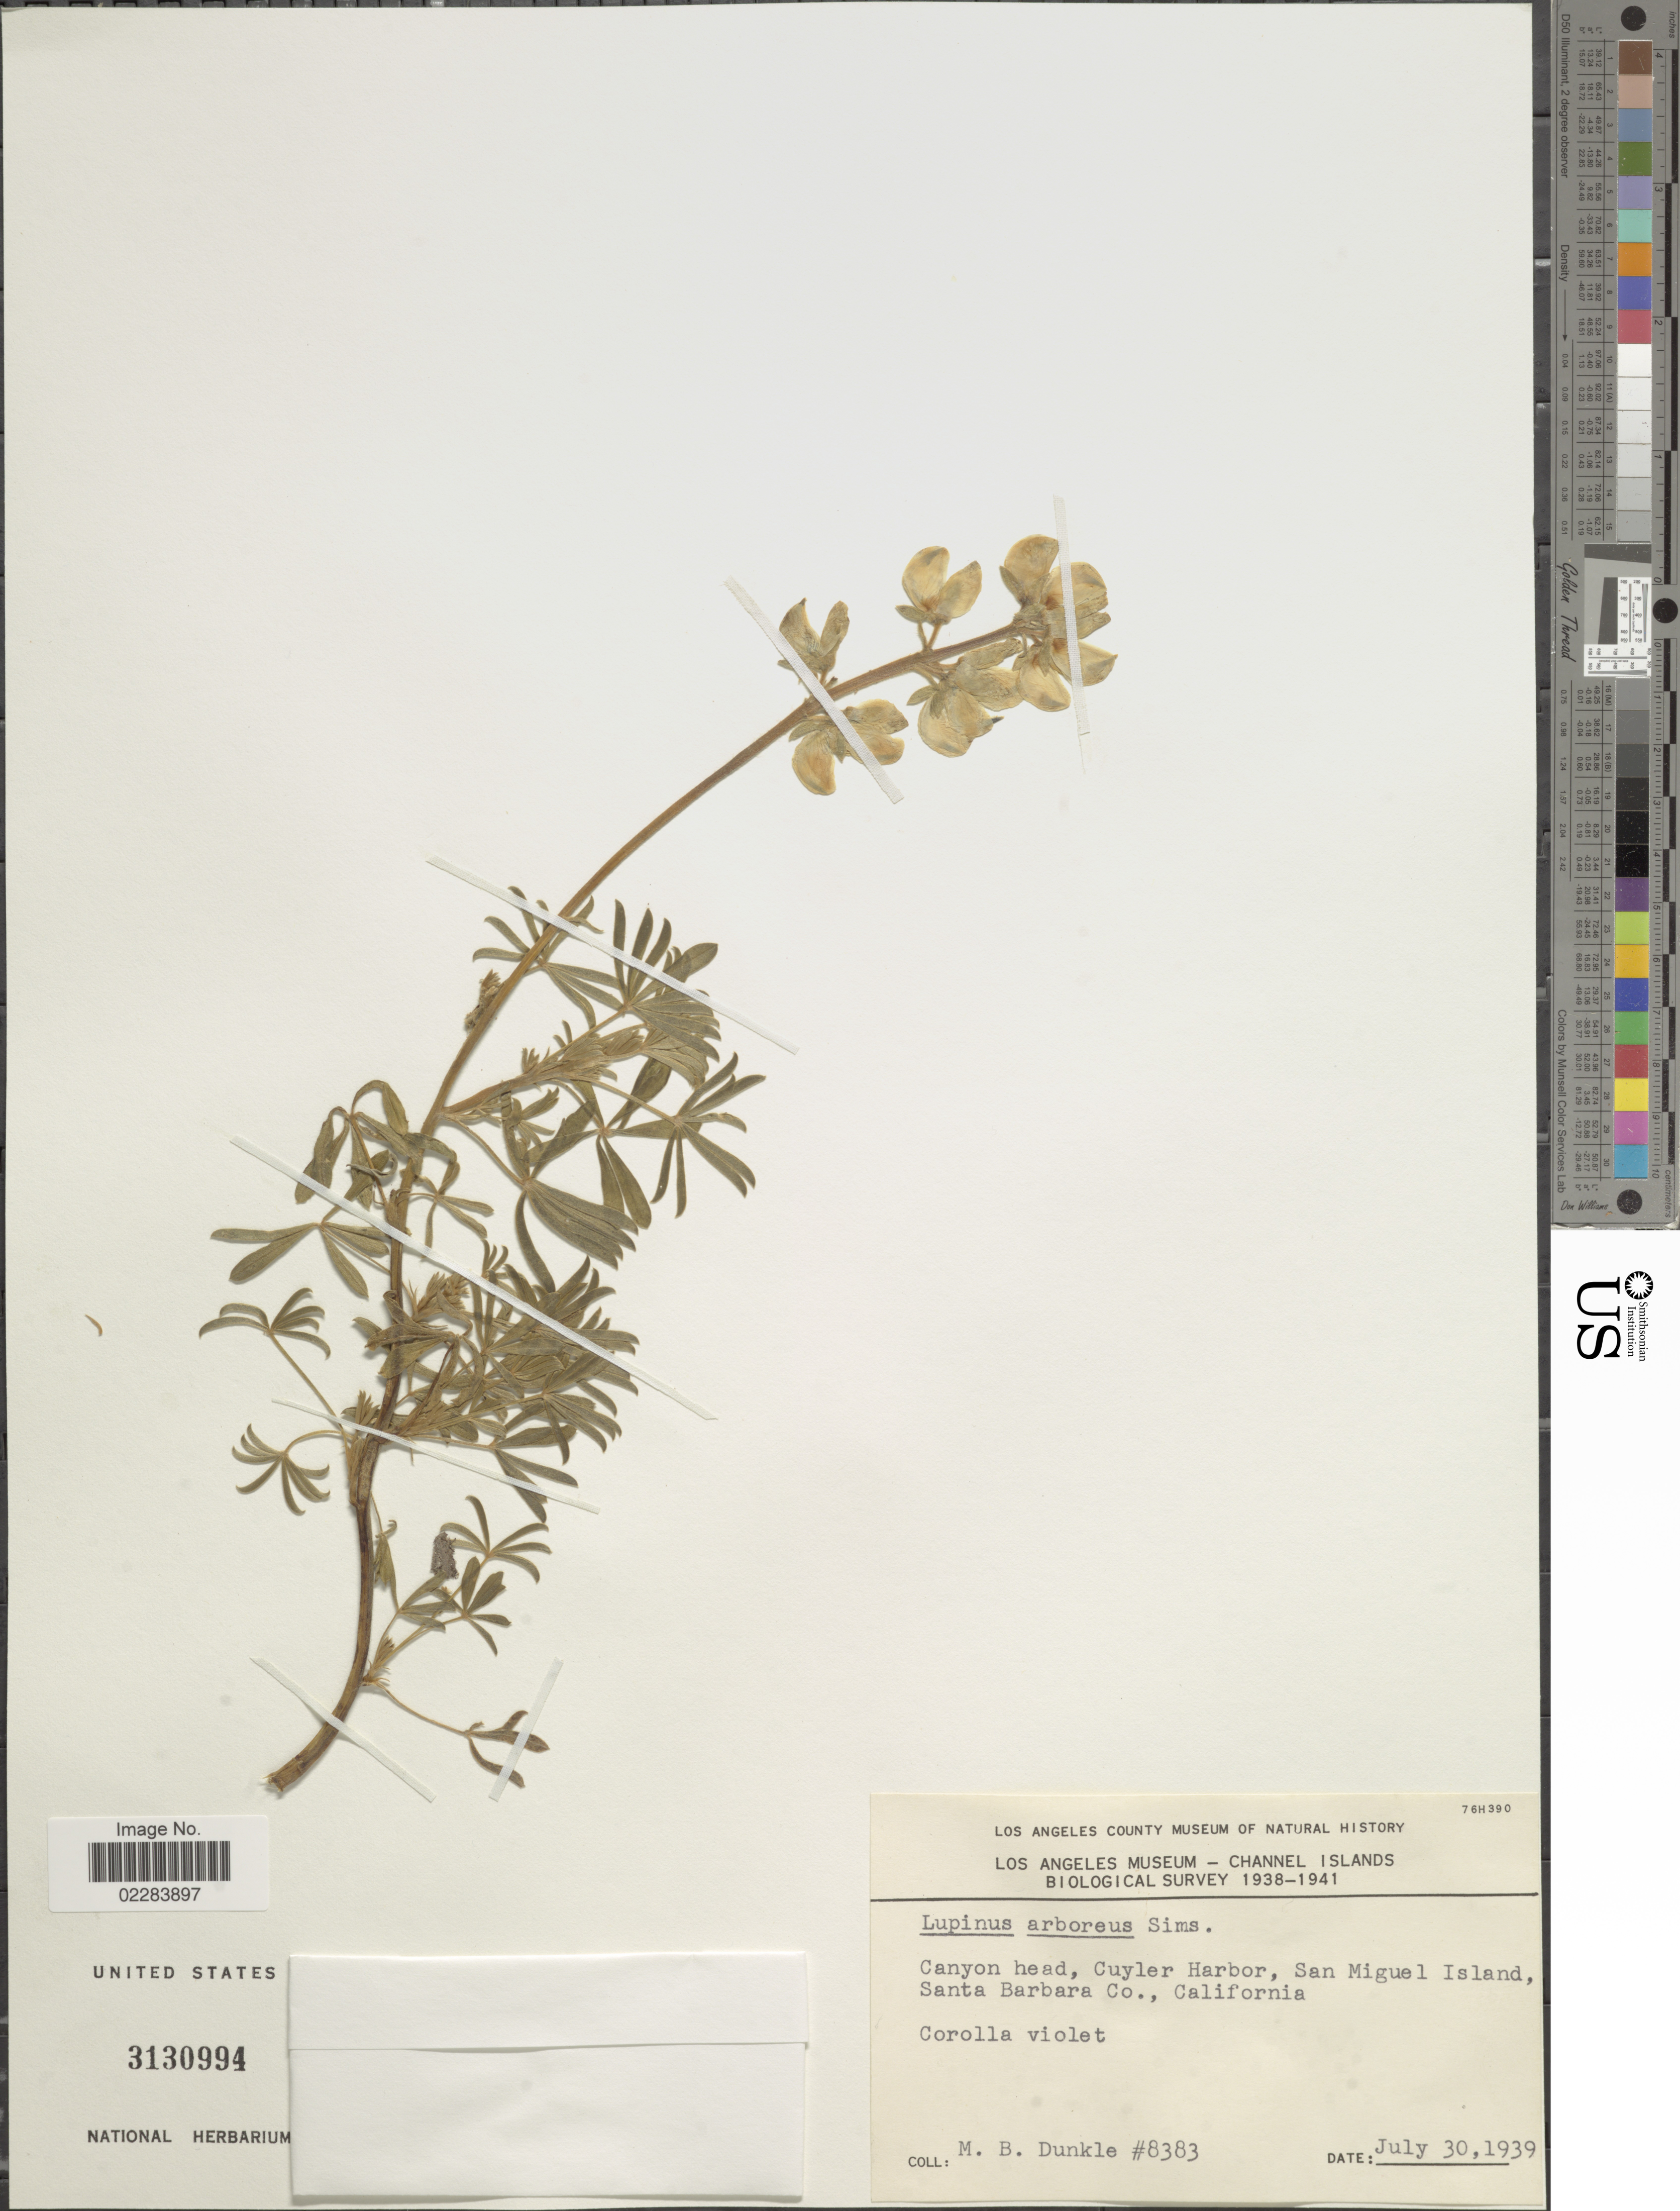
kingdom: Plantae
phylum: Tracheophyta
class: Magnoliopsida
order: Fabales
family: Fabaceae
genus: Lupinus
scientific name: Lupinus arboreus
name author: Sims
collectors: M. Dunkle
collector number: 8383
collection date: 1939-07-30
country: United States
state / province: California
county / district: Santa Barbara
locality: Canyon Head, Cuyler Harbor,San Miguel Island, Santa Barbara Co.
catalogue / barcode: US 3130994